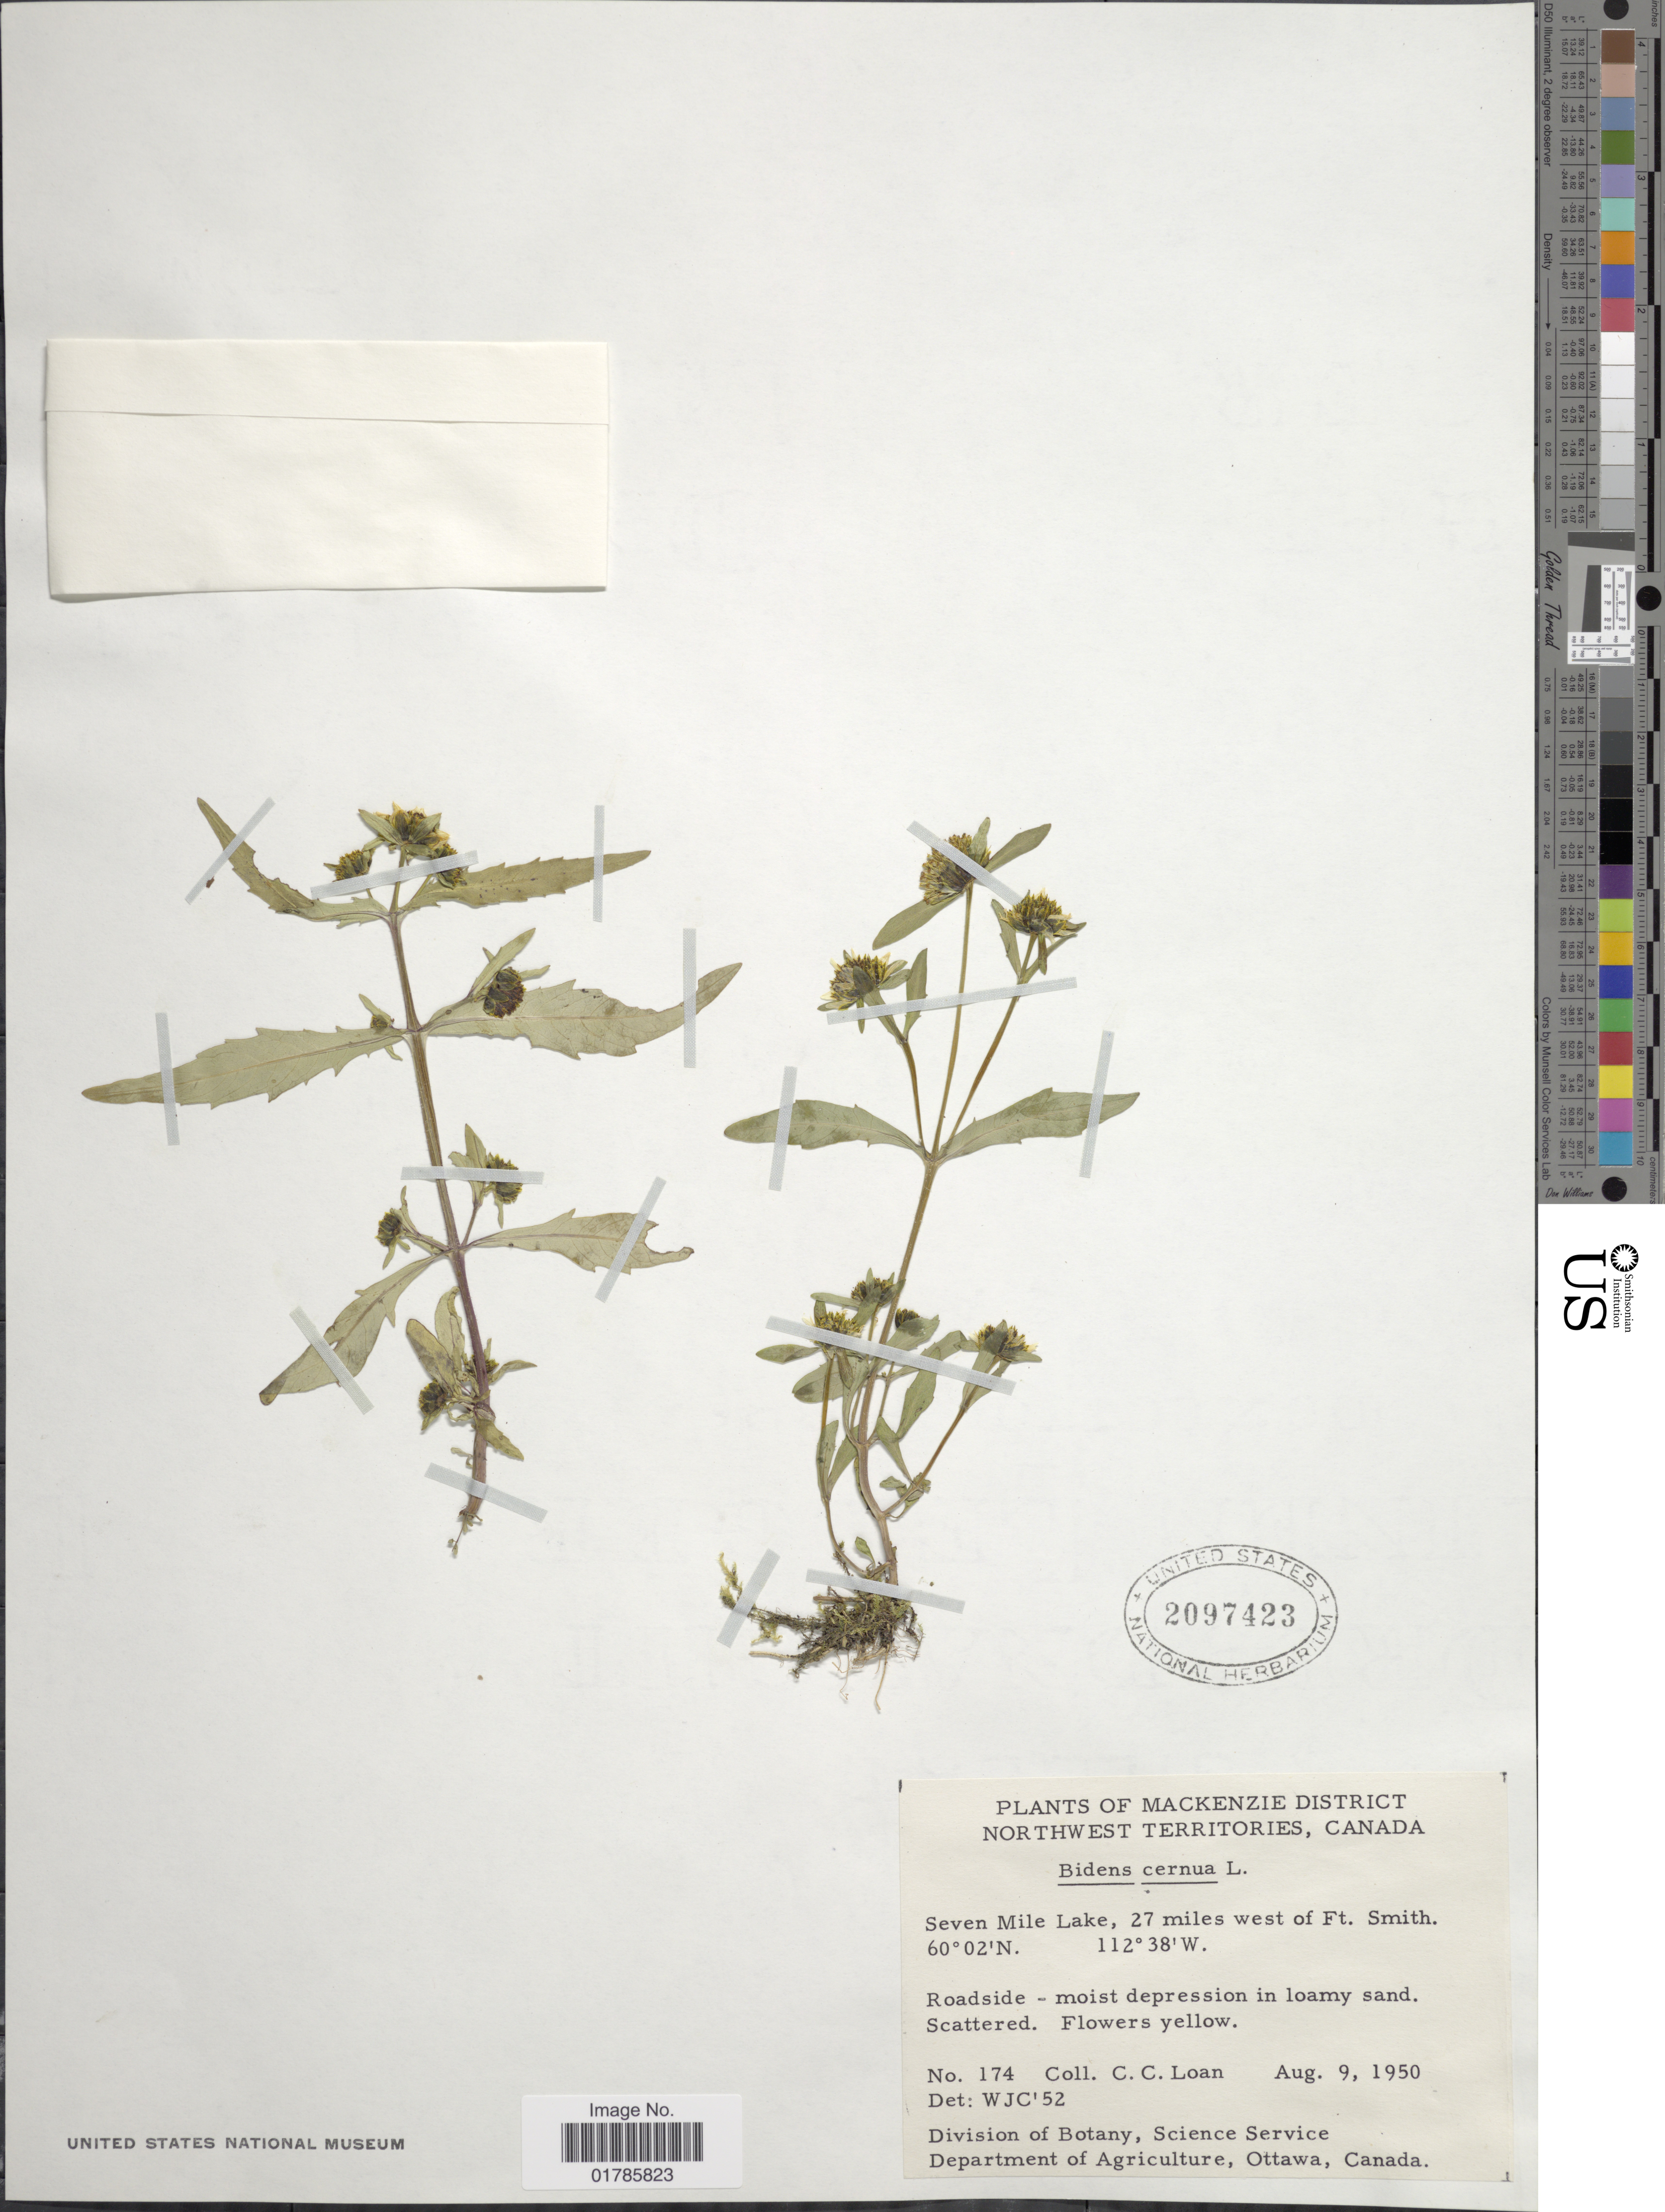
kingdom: Plantae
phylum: Tracheophyta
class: Magnoliopsida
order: Asterales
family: Asteraceae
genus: Bidens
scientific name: Bidens cernua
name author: L.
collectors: C. Loan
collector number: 174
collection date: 1950-08-09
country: Canada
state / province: Northwest Territories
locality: Mackenzie District, Seven Mile Lake, 27 miles west of Ft. Smith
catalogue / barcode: US 209742